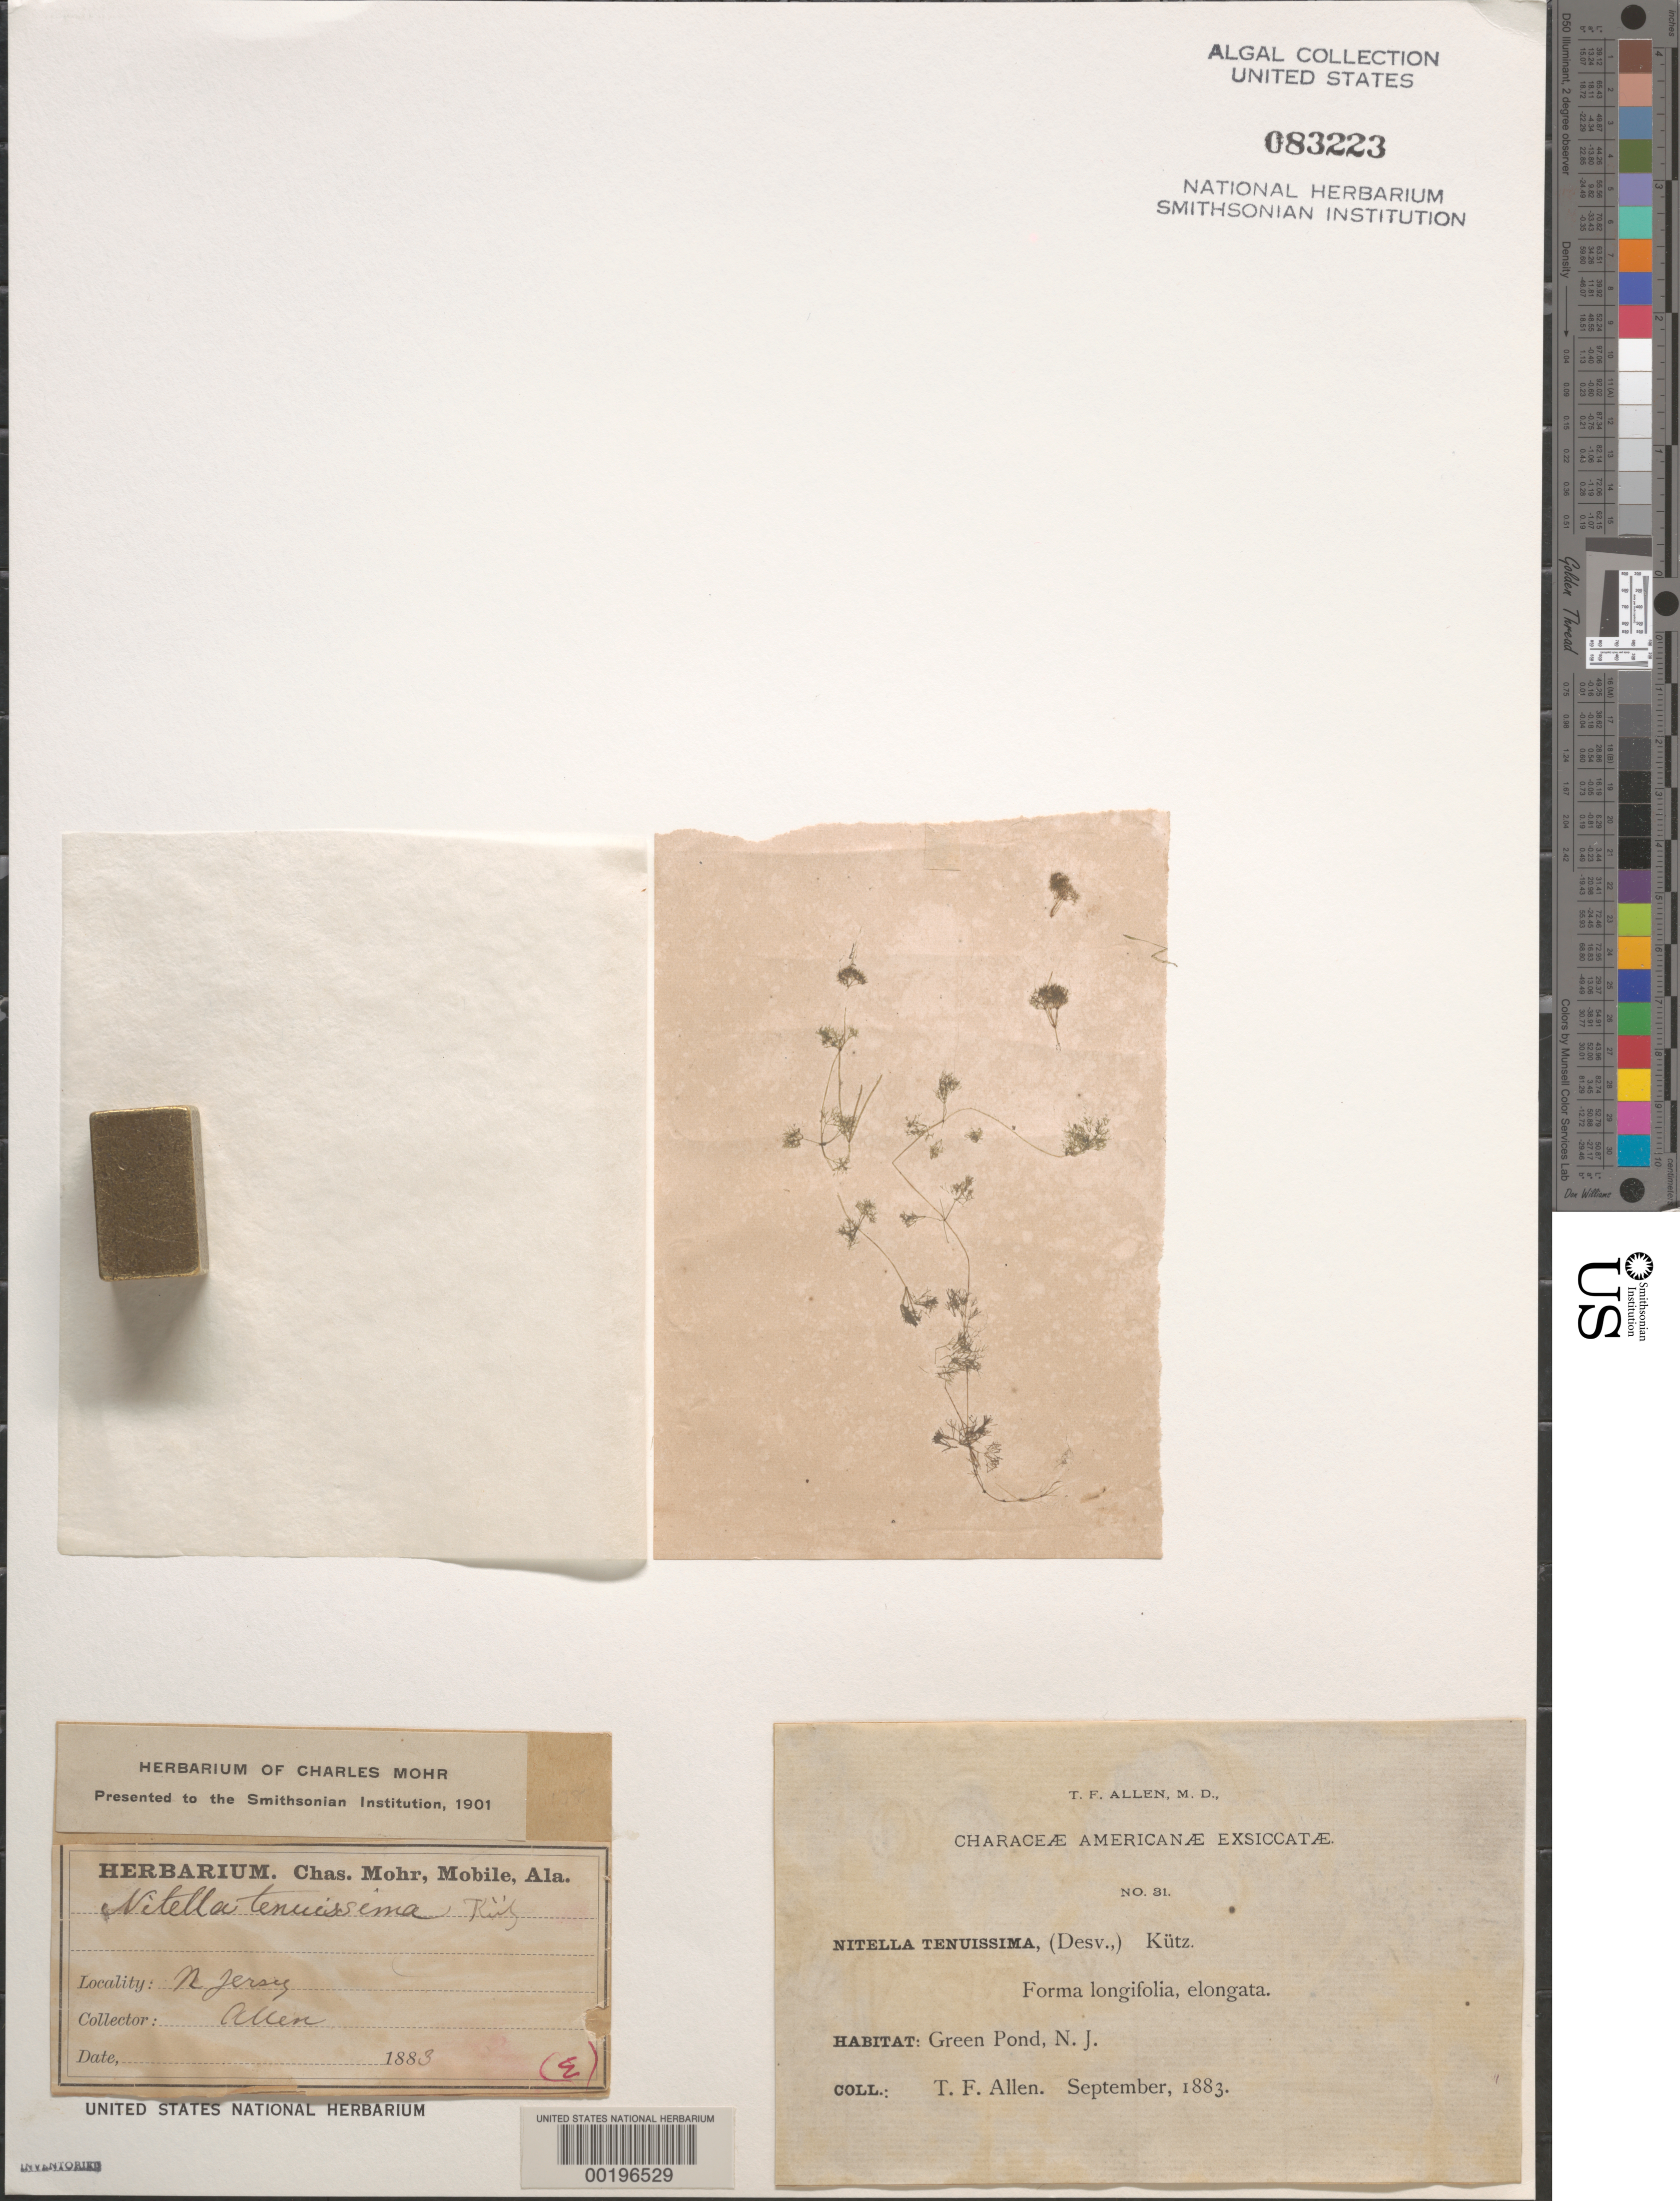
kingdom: Plantae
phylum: Charophyta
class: Charophyceae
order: Charales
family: Characeae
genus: Nitella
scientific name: Nitella tenuissima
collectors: T. F. Allen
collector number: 31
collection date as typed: Sep 1883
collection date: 1883-09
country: United States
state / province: New Jersey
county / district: Morris County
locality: Green Pond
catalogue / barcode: US 83223